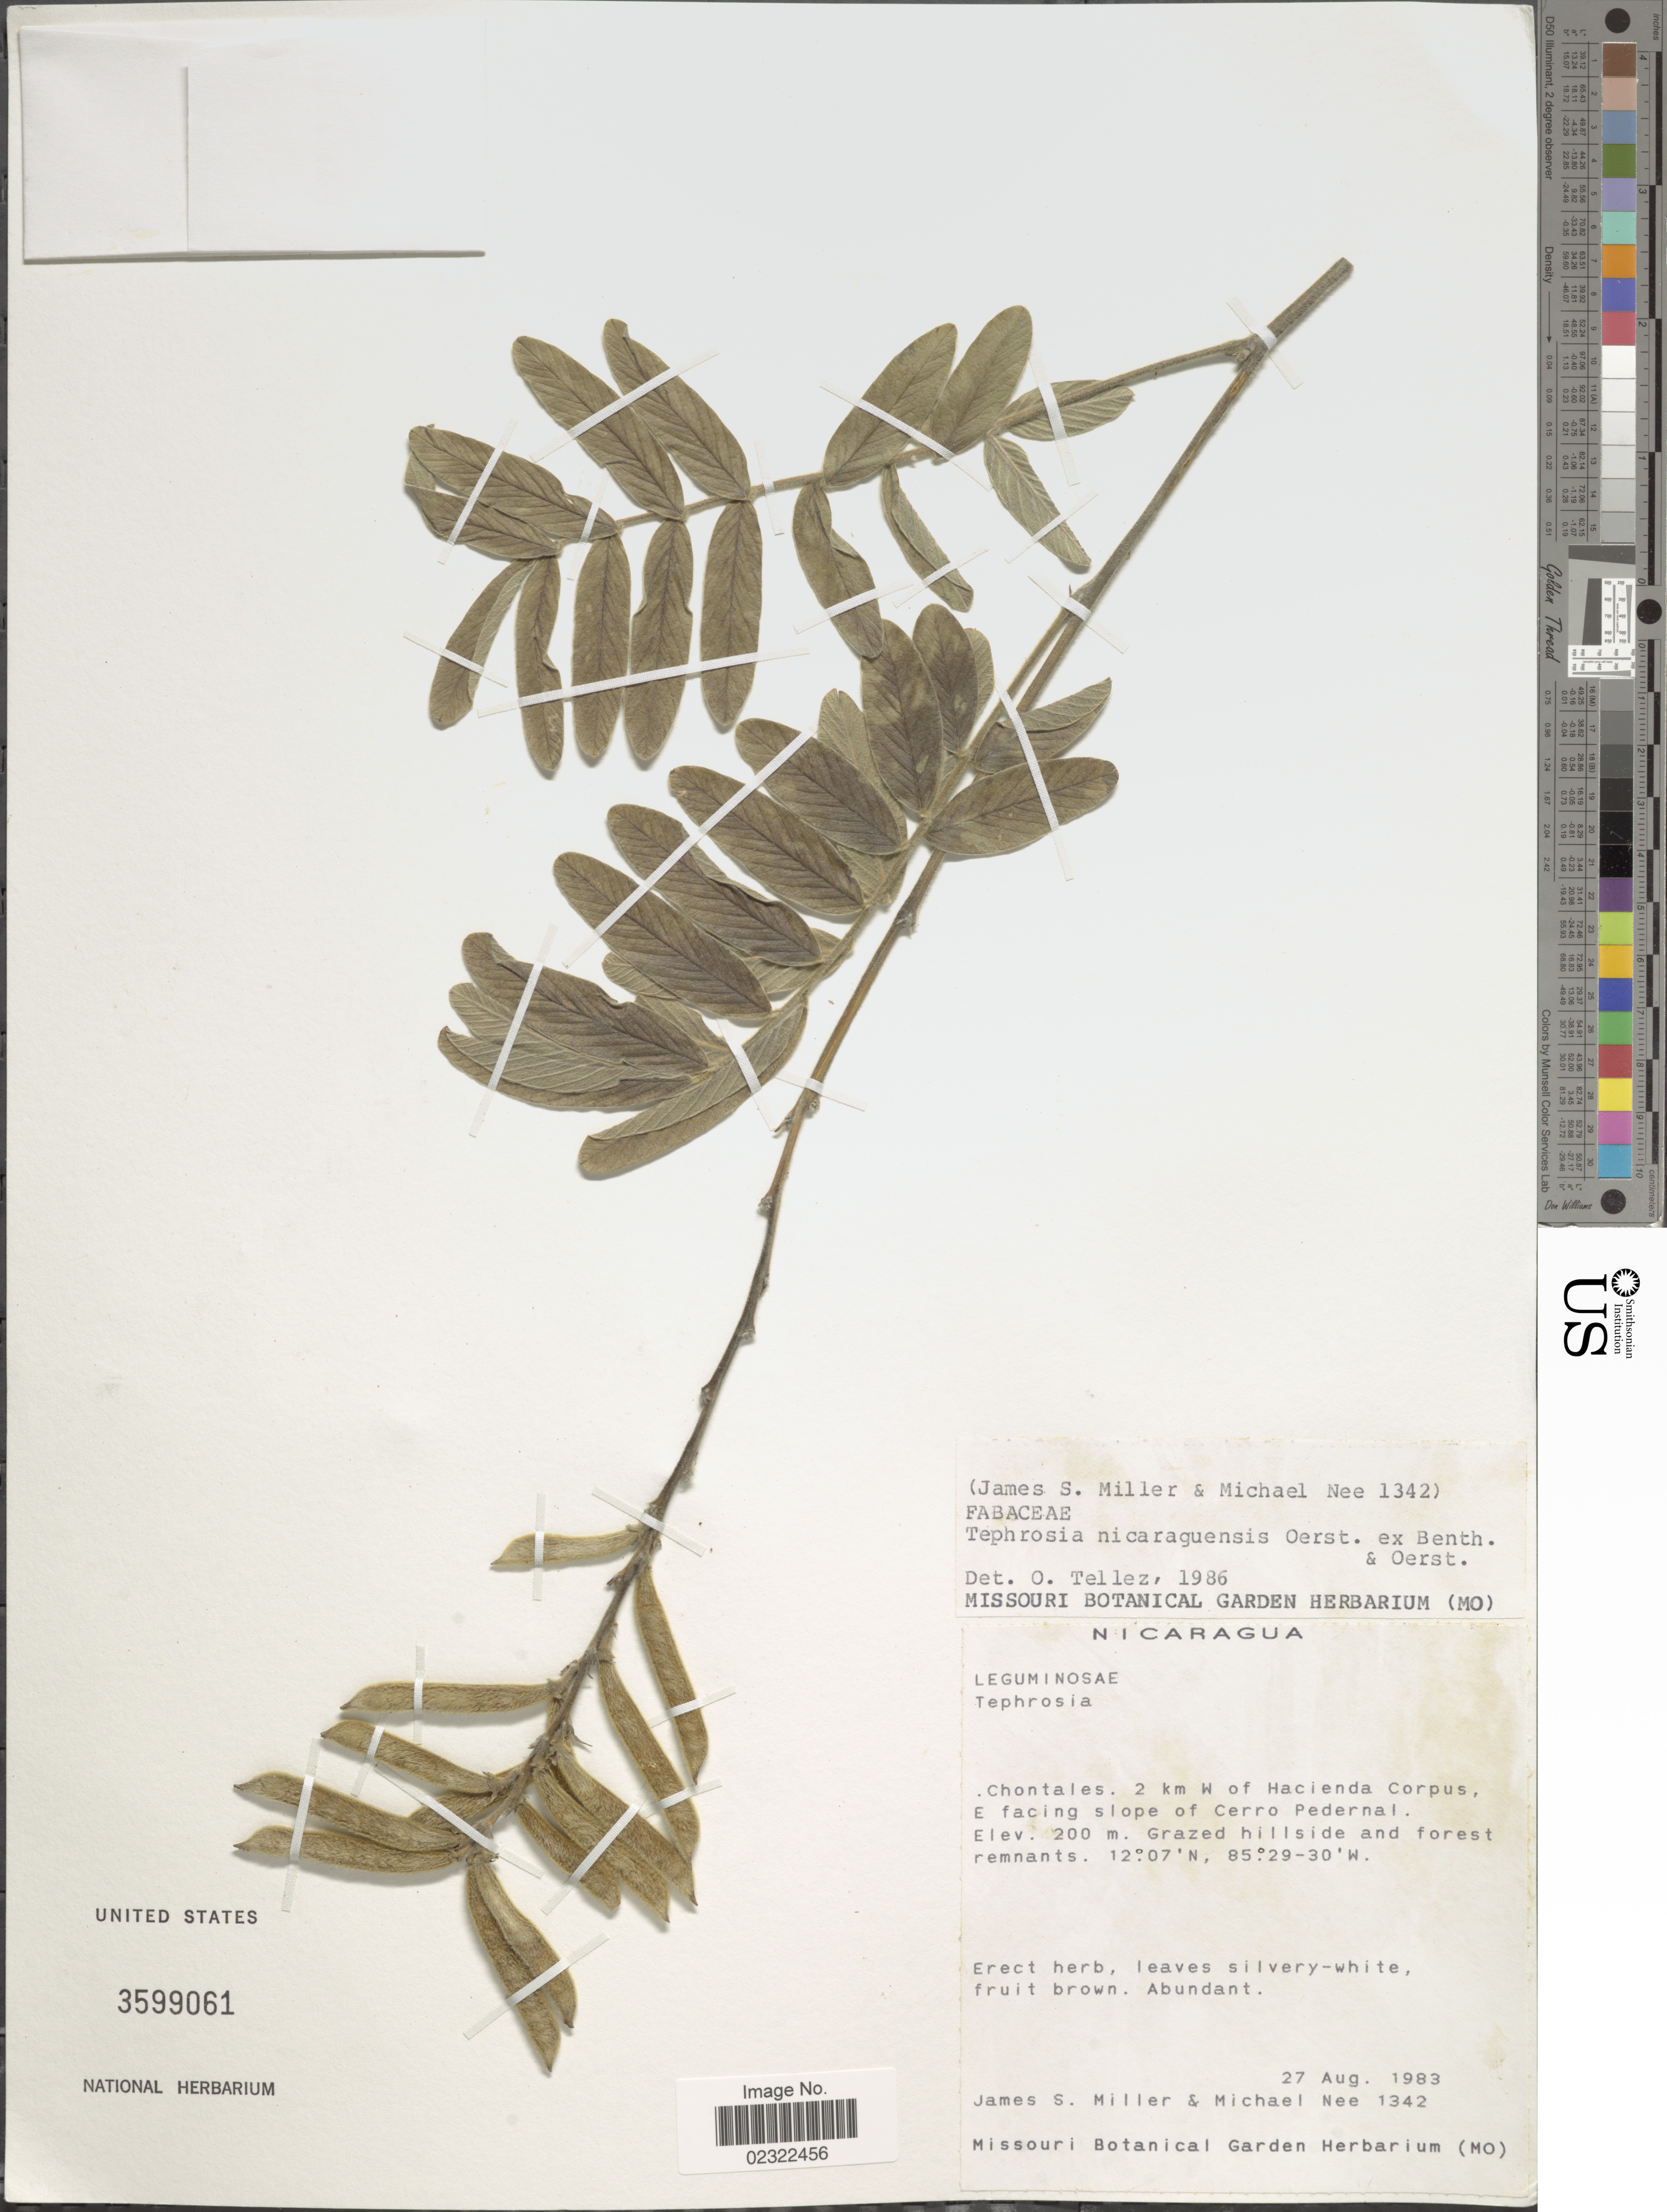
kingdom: Plantae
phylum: Tracheophyta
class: Magnoliopsida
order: Fabales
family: Fabaceae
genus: Tephrosia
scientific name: Tephrosia nicaraguensis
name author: Oerst.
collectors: J. S. Miller & M. Nee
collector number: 1342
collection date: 1983-08-27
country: Nicaragua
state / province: Chontales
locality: Chontales, 2 km W of Hacienda Corpus, E facing slope of Cerro Pedernal.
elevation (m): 200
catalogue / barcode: US 3599061